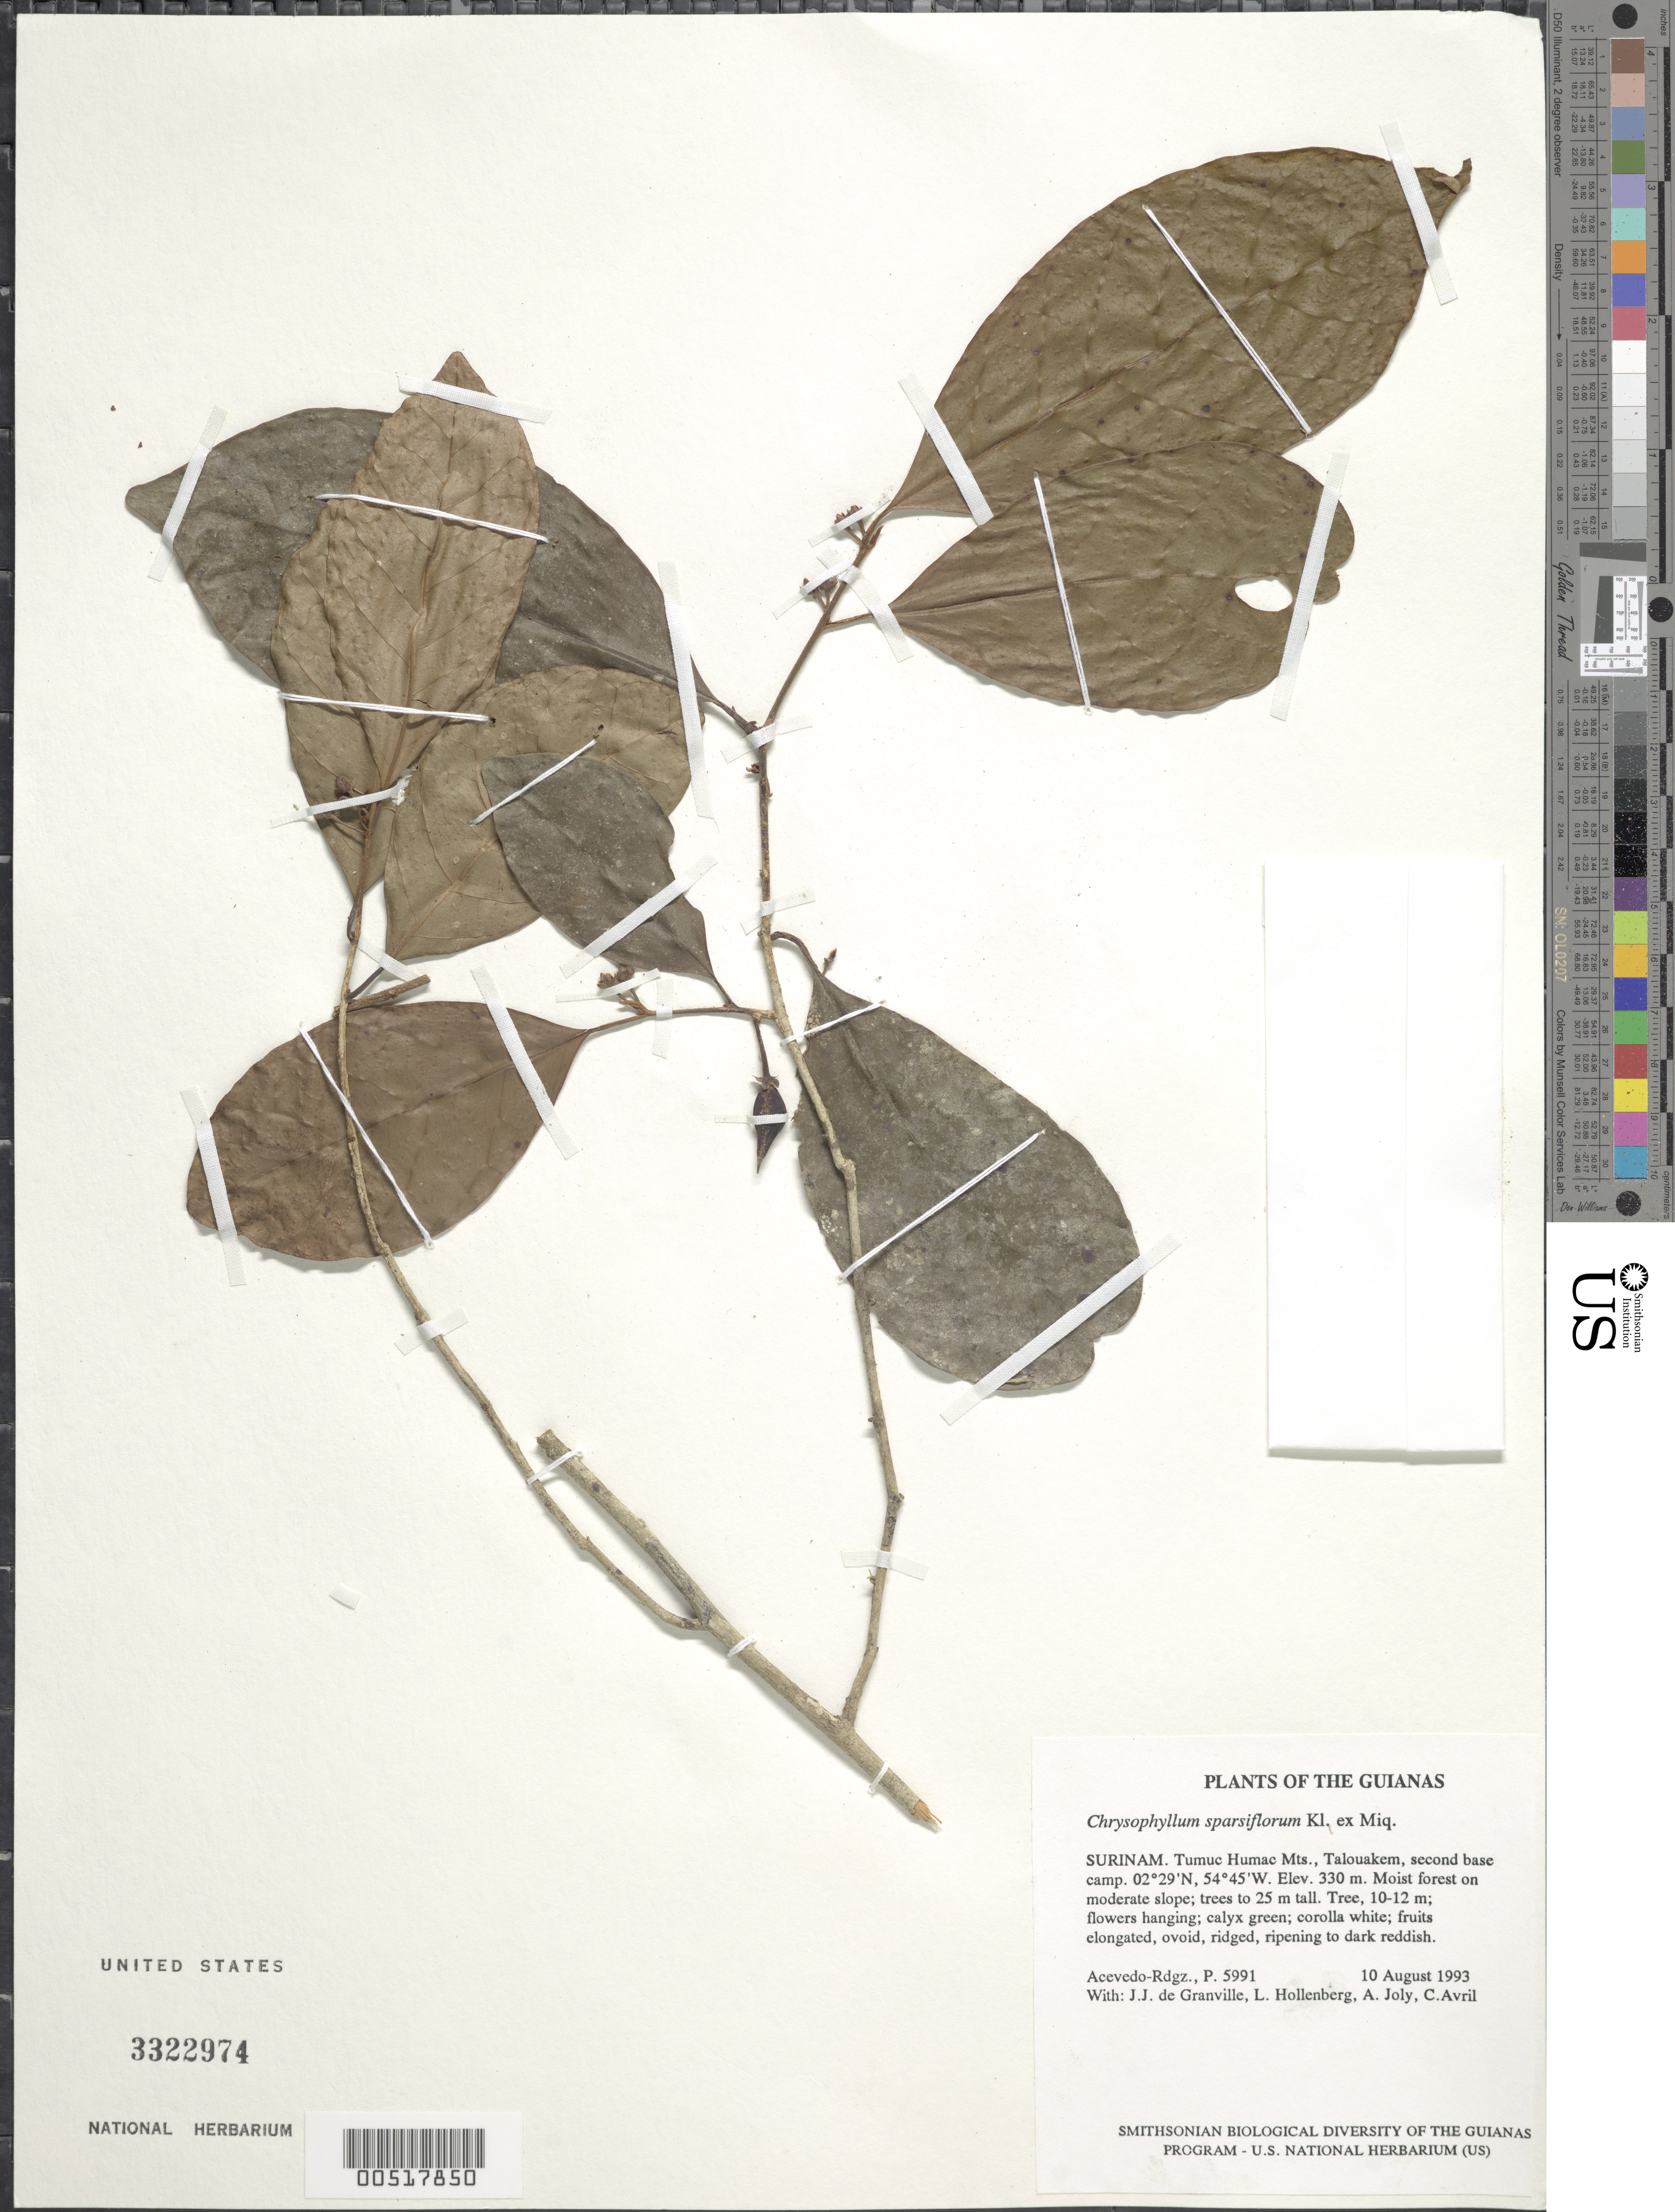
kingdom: Plantae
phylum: Tracheophyta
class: Magnoliopsida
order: Ericales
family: Sapotaceae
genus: Chrysophyllum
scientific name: Chrysophyllum sparsiflorum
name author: Klotzsch ex Miq.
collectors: P. Acevedo-Rodr. & A. Joly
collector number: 5991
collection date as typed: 10 Aug 1993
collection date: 1993-08-10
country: Suriname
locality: Tumuc Humac Mts., Talouakem, second base camp.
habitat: Moist forest on moderate slope; trees to 25 m tall.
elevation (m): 330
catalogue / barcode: US 3322974